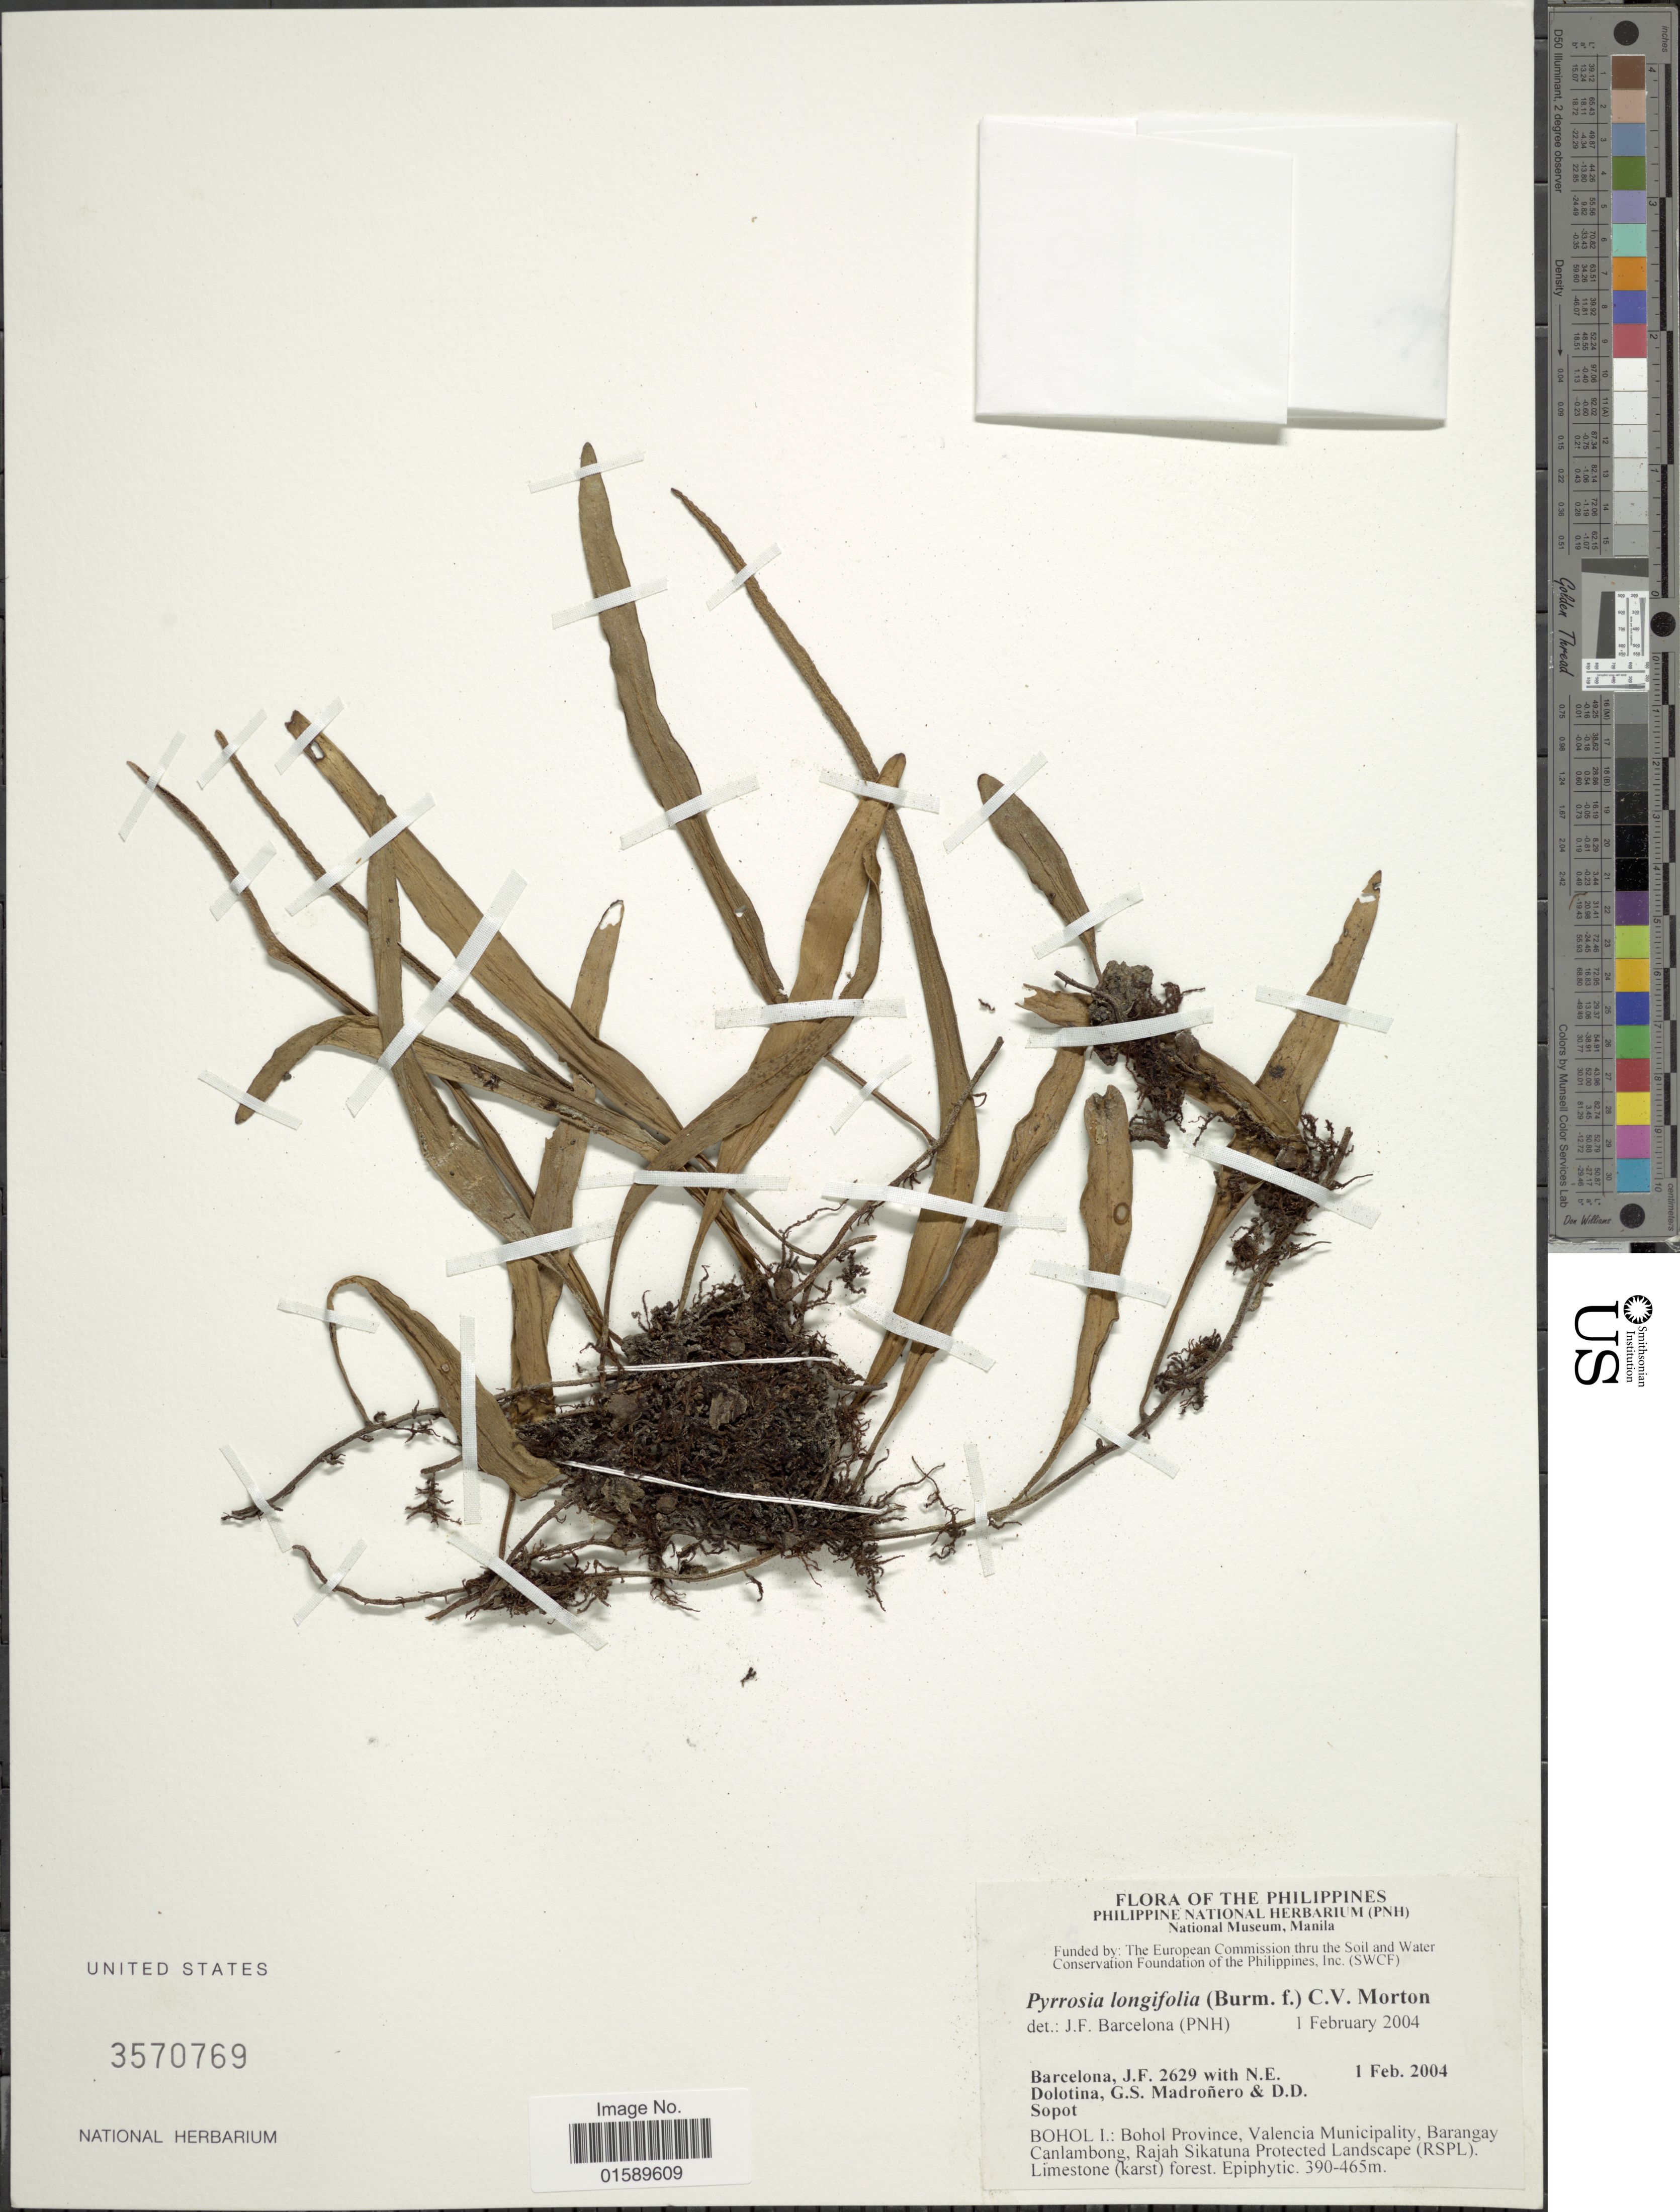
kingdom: Plantae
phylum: Tracheophyta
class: Polypodiopsida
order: Polypodiales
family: Polypodiaceae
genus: Pyrrosia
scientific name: Pyrrosia longifolia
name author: (Burm. f.) C.V. Morton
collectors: J. F. Barcelona, N. Dolotina, G. Madroñero & D. Sopot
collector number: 2629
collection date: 2004-02-01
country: Philippines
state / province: Central Visayas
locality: Bohol I.: Bohol Province, Valencia Municipality, Barangay, Canlambong, Rajah Sikatuna Protected Landscape (RSPL).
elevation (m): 390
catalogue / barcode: US 3570769